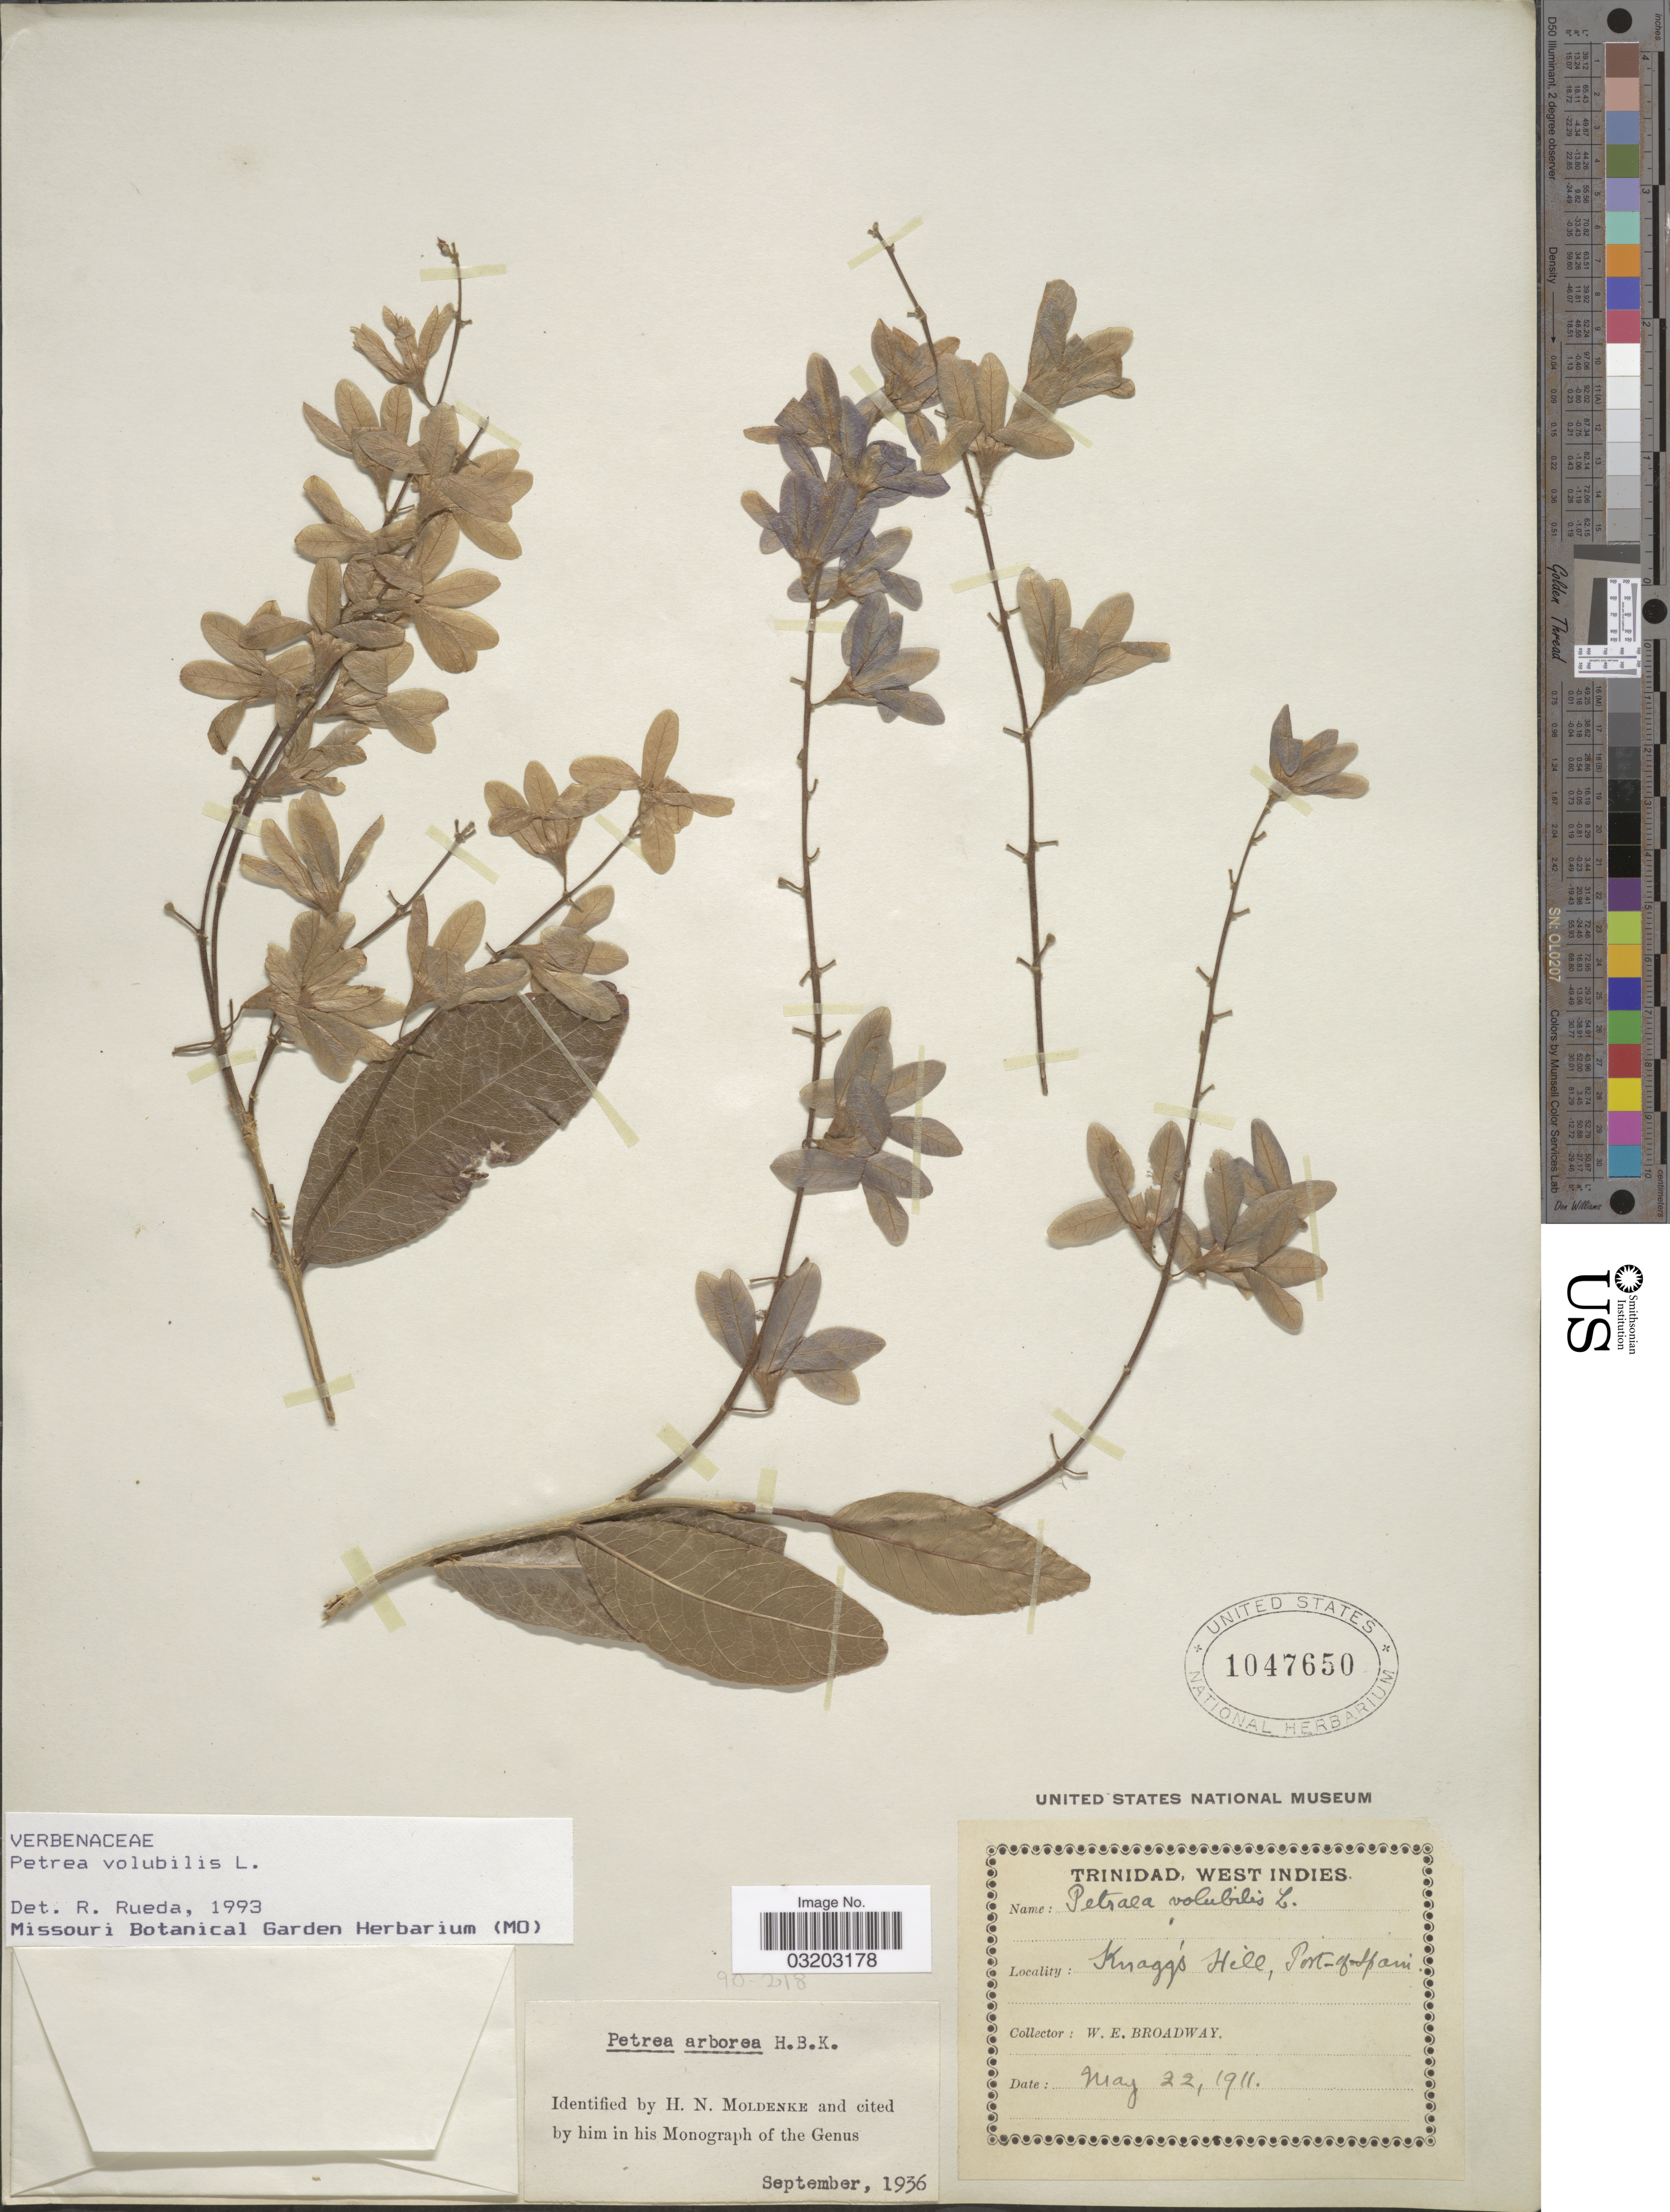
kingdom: Plantae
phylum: Tracheophyta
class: Magnoliopsida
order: Lamiales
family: Verbenaceae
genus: Petrea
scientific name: Petrea volubilis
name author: L.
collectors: W. E. Broadway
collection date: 1911-05-22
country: Trinidad and Tobago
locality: Trinidad, West Indies. Knagg's Hill, Port-of-Spain.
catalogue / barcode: US 1047650